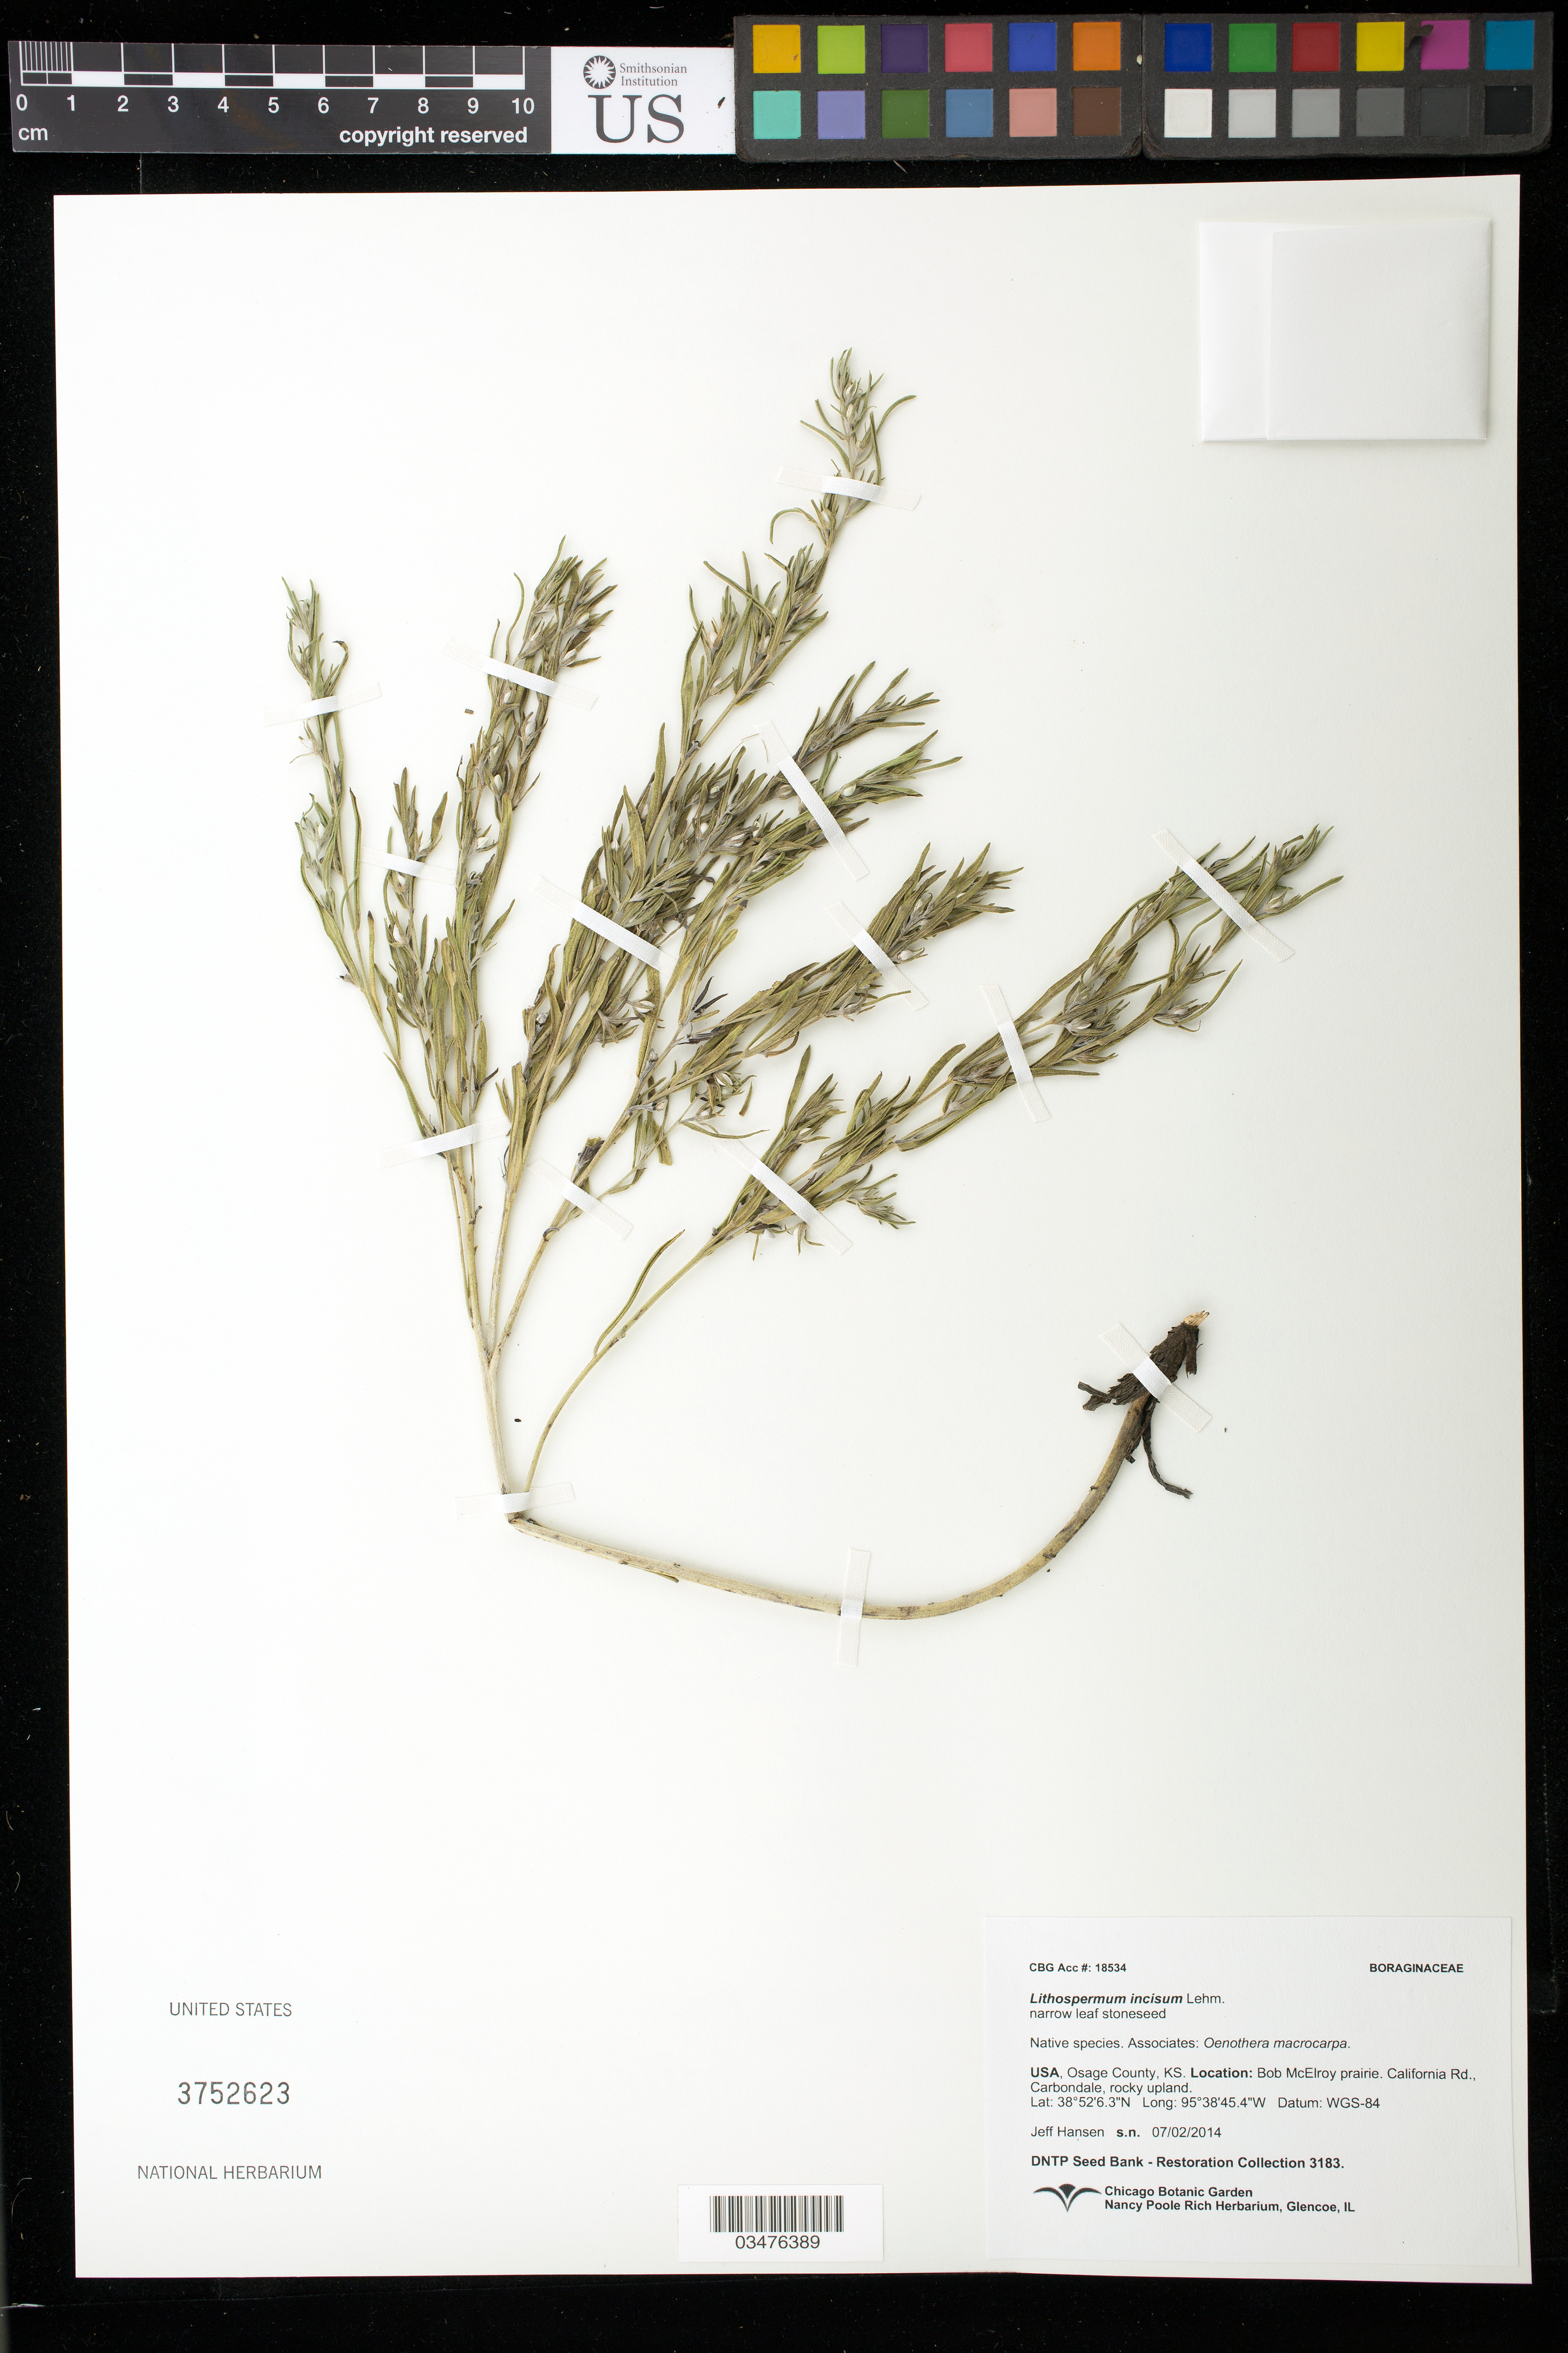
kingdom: Plantae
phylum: Tracheophyta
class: Magnoliopsida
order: Boraginales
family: Boraginaceae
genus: Lithospermum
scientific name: Lithospermum incisum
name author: Lehm.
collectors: J. Hansen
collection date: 2014-07-02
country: United States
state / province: Kansas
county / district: Osage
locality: Bob McElroy prairie. California Rd., Carbondale.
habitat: With Oenothera macrocarpa. Rocky upland.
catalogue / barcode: US 3752623